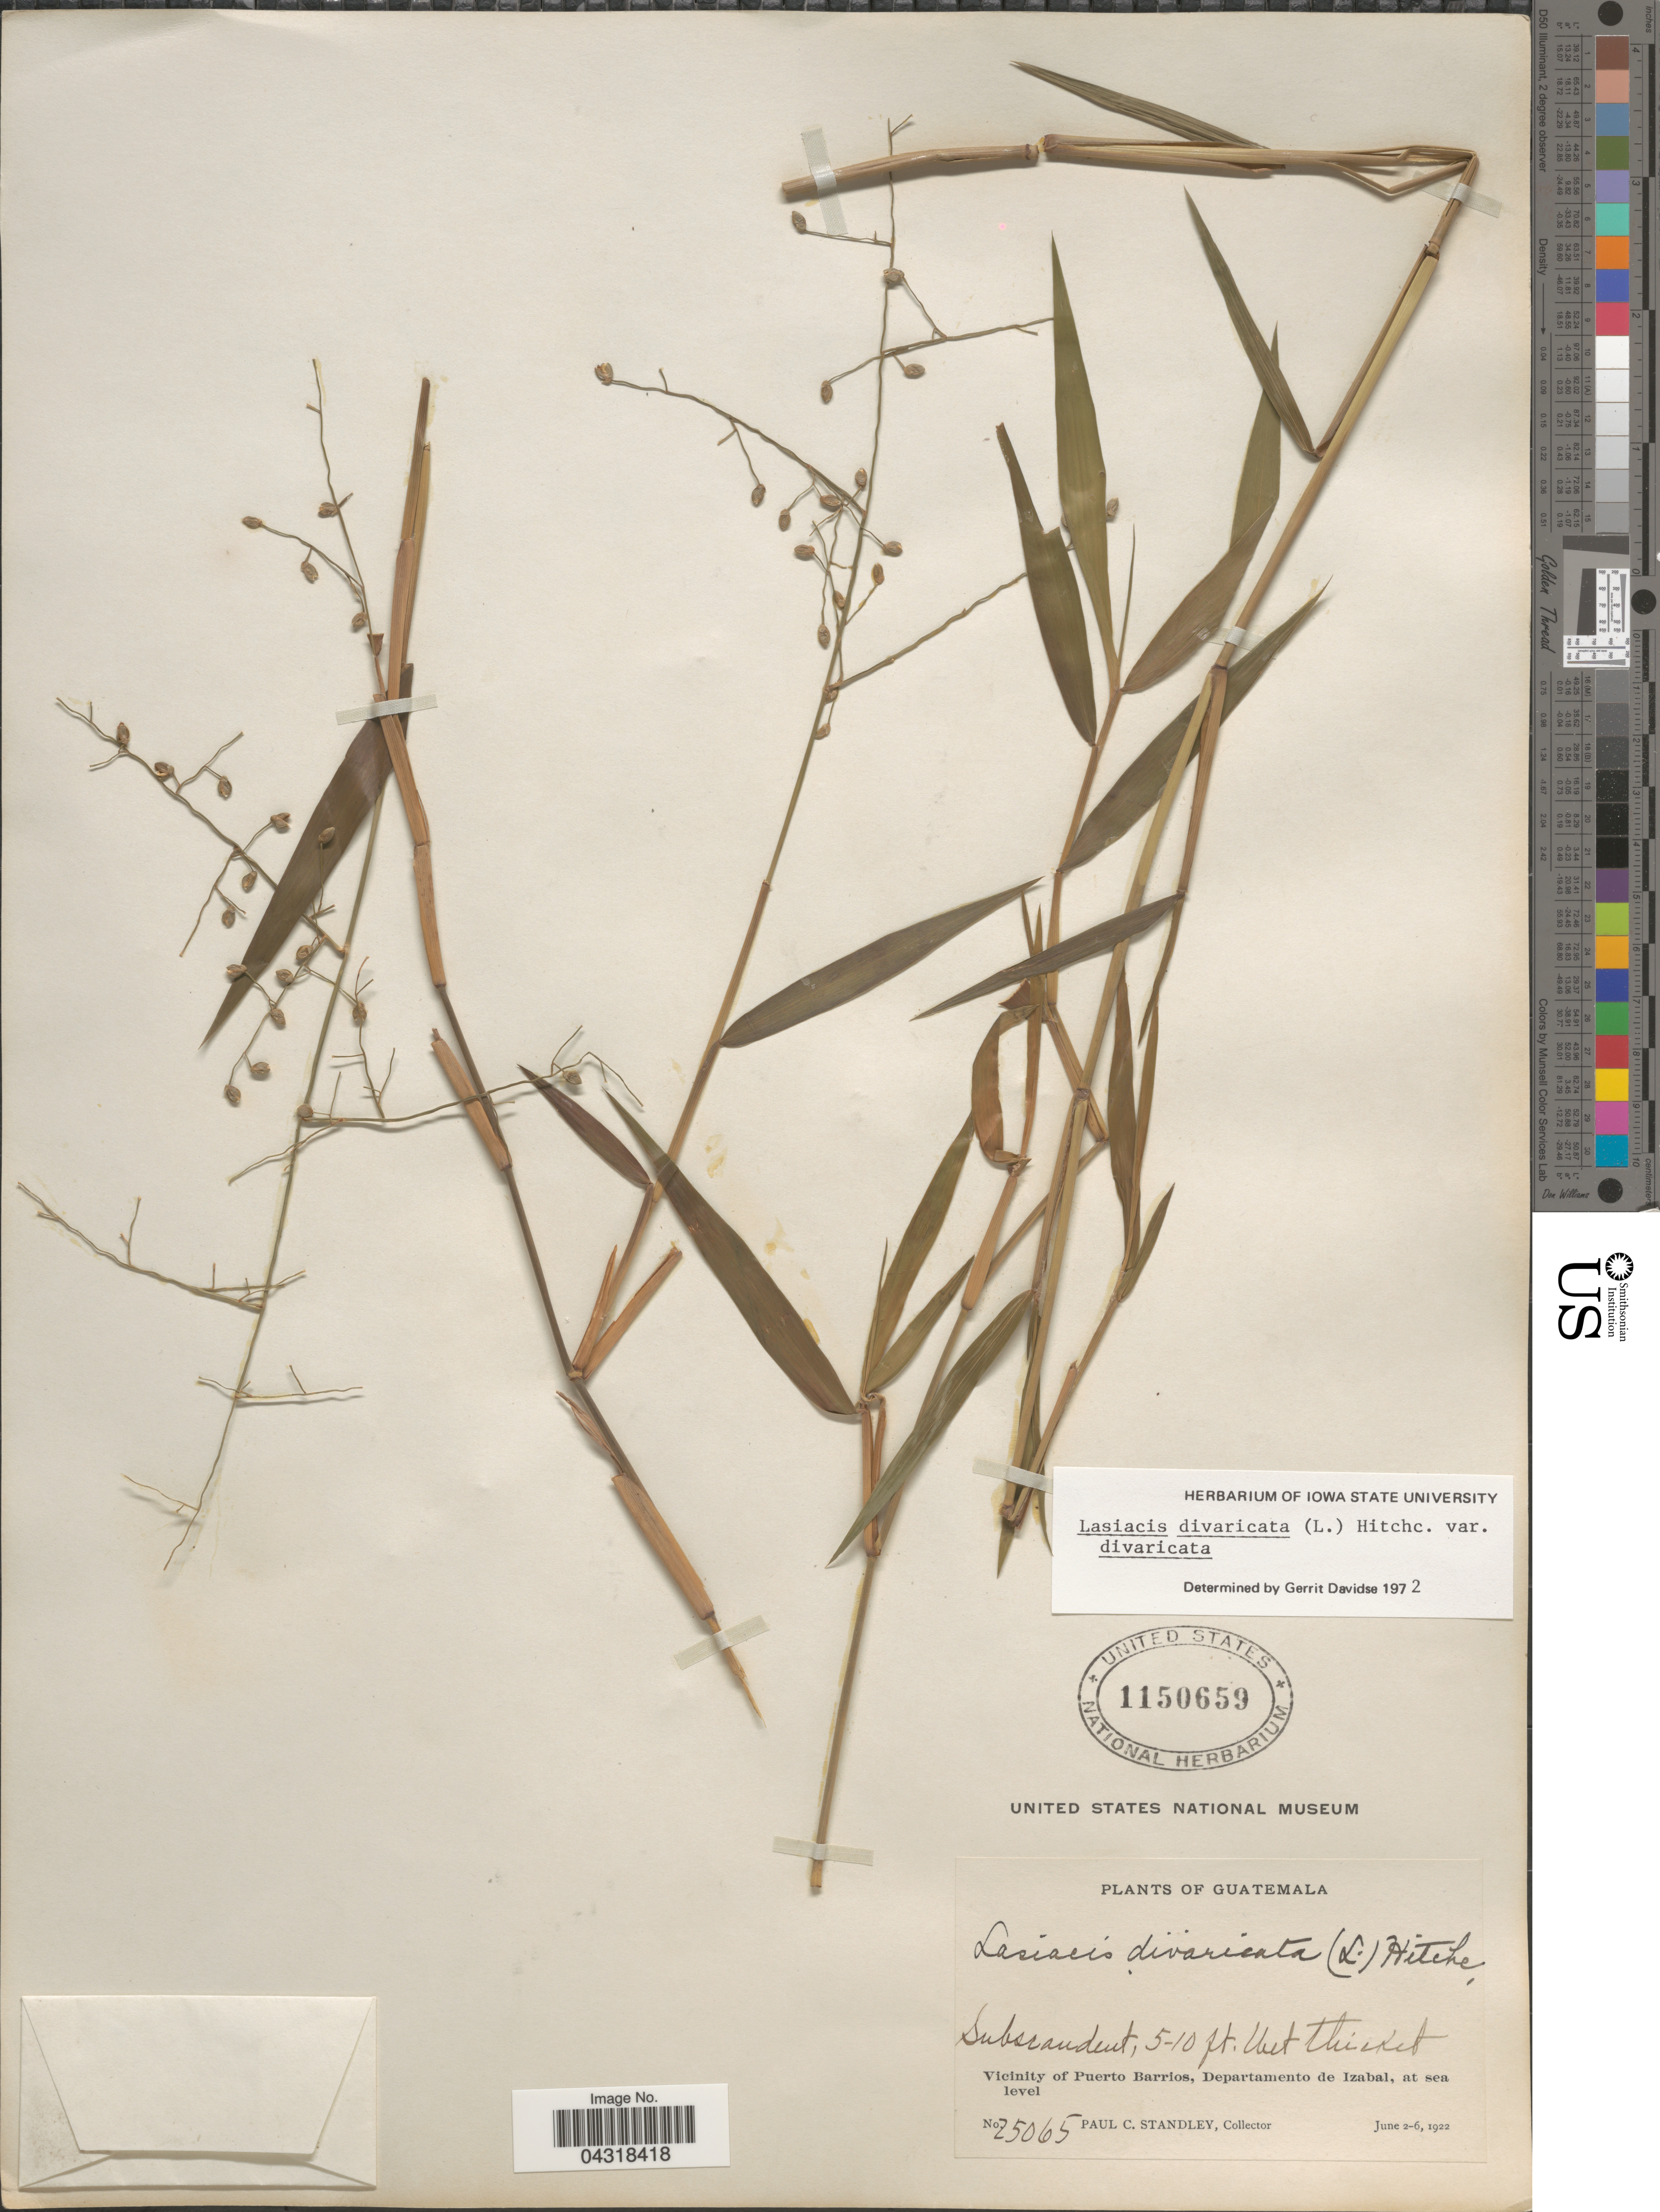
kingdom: Plantae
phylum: Tracheophyta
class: Liliopsida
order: Poales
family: Poaceae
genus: Lasiacis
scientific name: Lasiacis divaricata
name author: (L.) Hitchc.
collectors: P. C. Standley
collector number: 25065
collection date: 1922-06-02/1922-06-06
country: Guatemala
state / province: Izabal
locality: Vicinity of Puerto Barrios, Departamento de Izabal.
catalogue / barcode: US 1150659